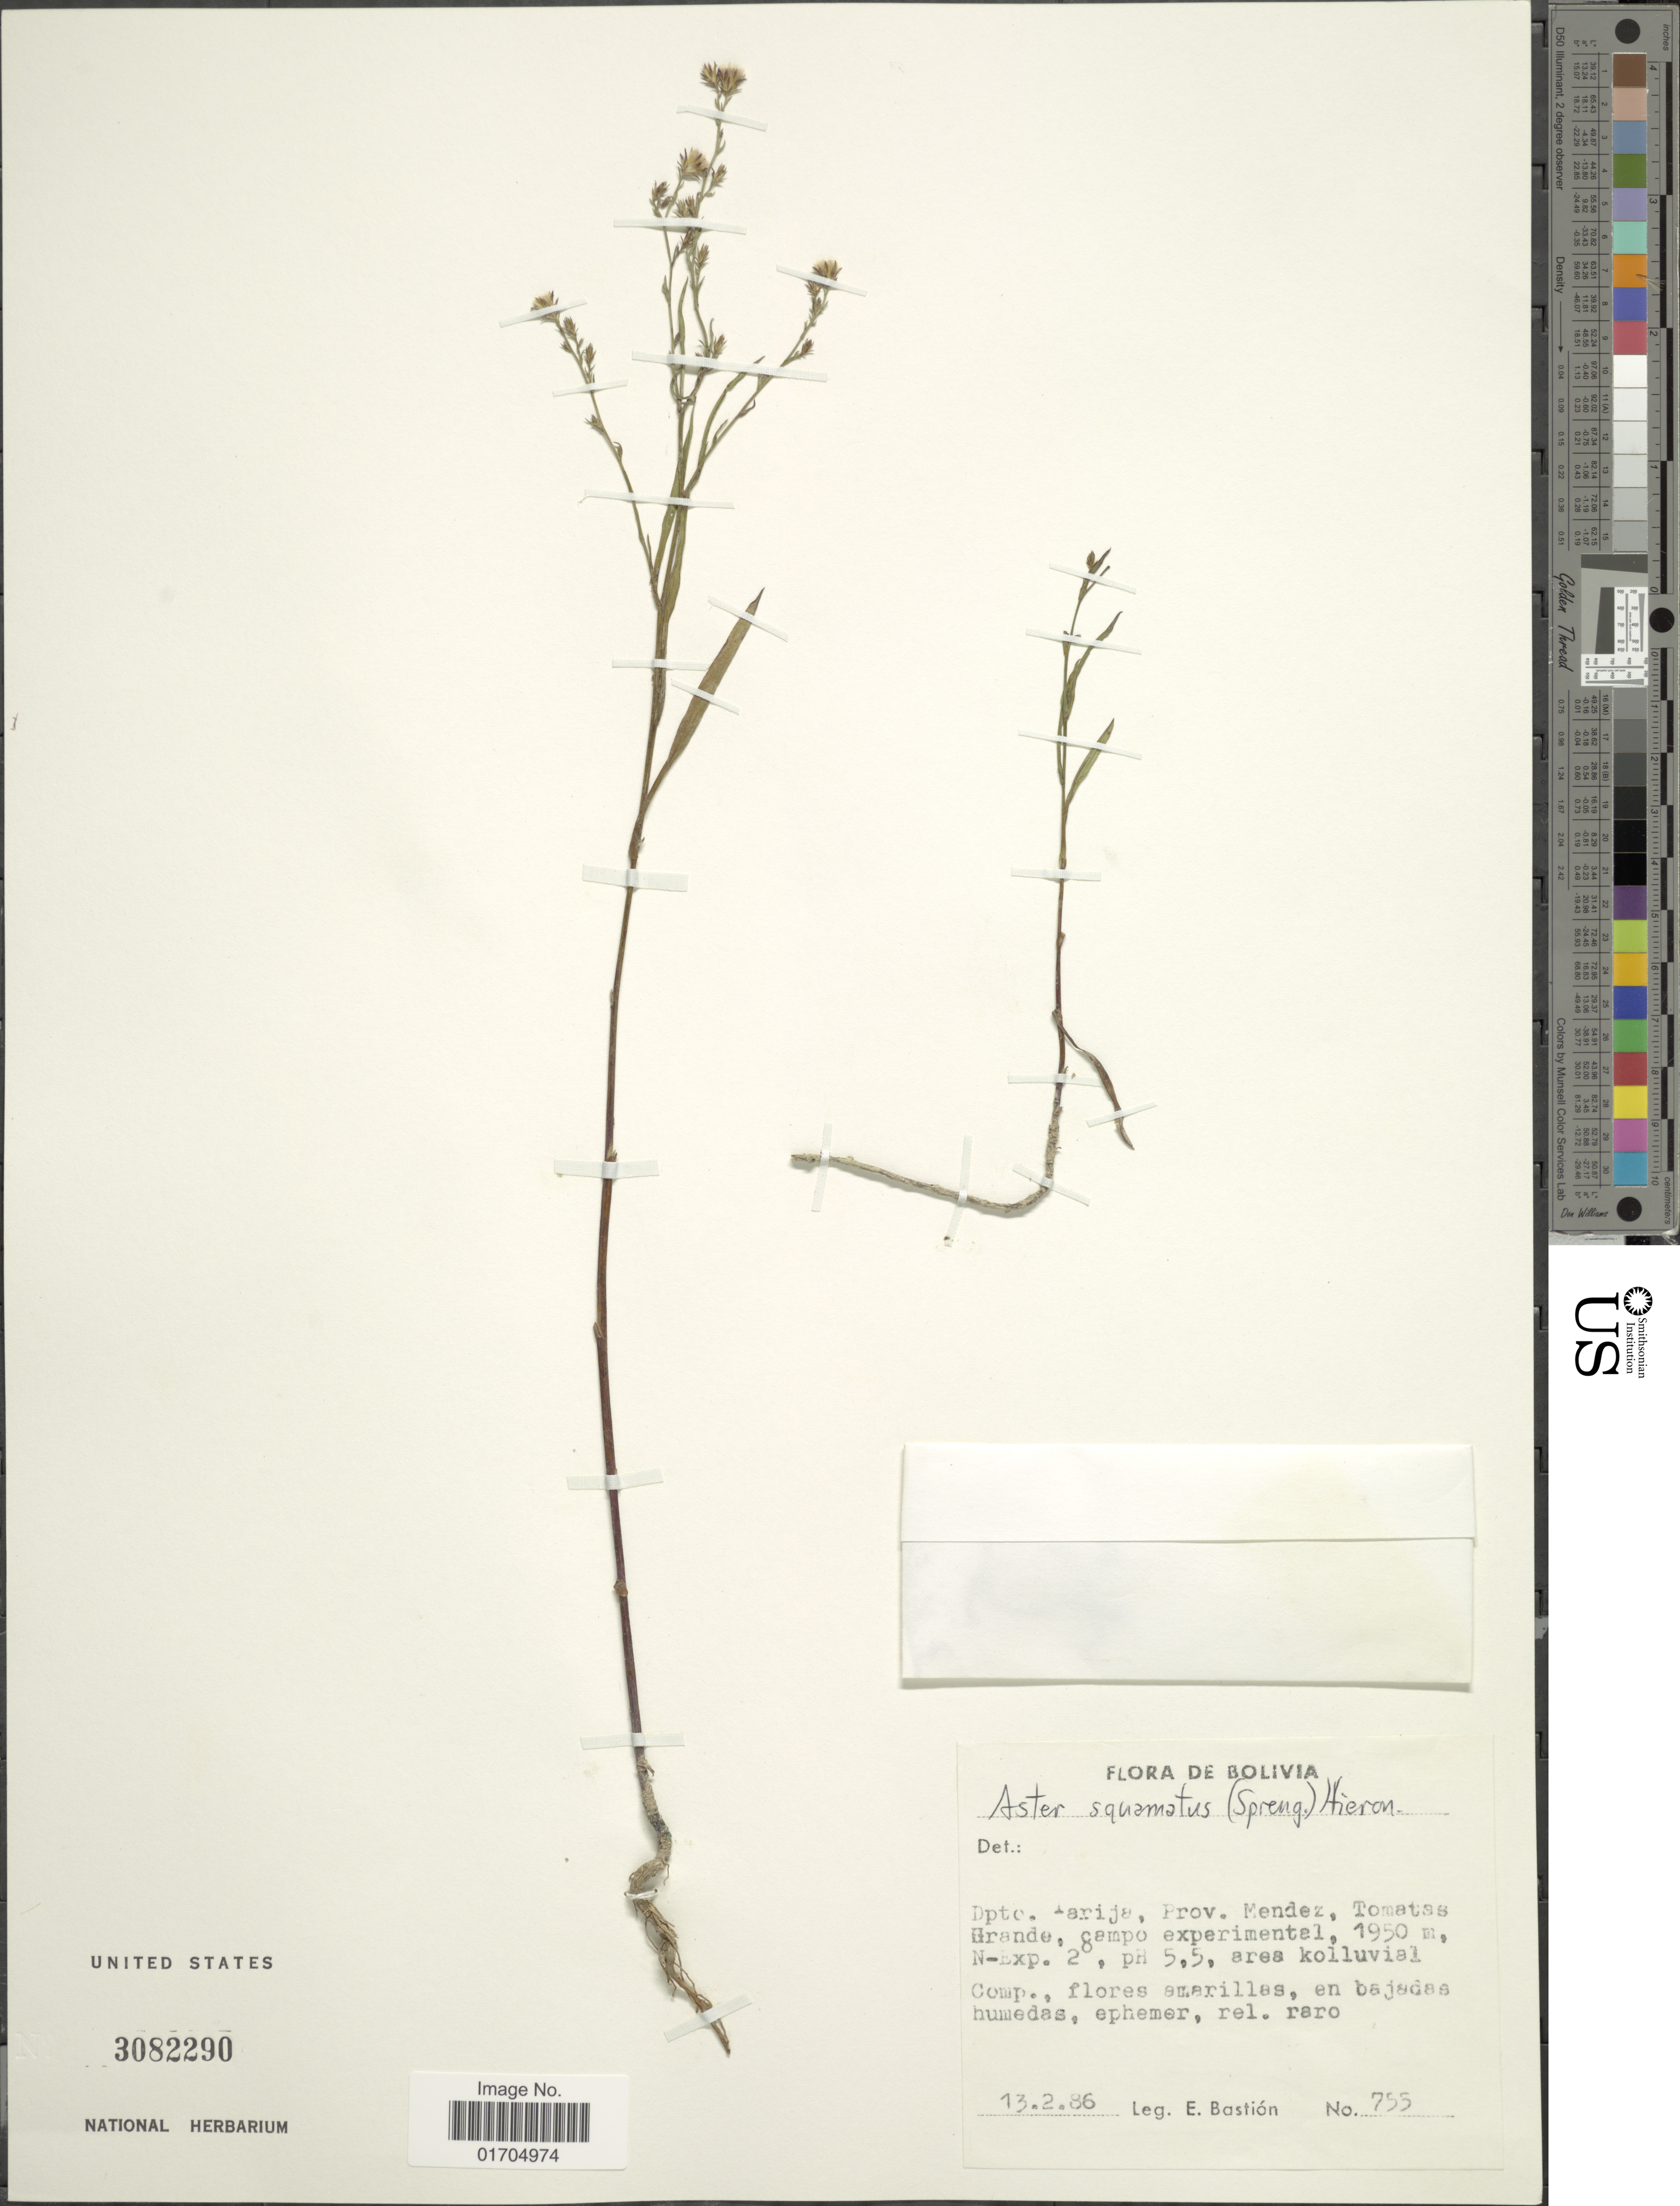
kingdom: Plantae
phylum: Tracheophyta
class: Magnoliopsida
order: Asterales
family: Asteraceae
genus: Symphyotrichum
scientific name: Symphyotrichum squamatum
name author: (Spreng.) G.L. Nesom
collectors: E. Bastion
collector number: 755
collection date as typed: Transcribed d/m/y: 13/2/86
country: Bolivia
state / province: Tarija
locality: Prov. Mendez, Tomatas Brande, campo experimental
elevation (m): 1950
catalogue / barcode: US 3082290